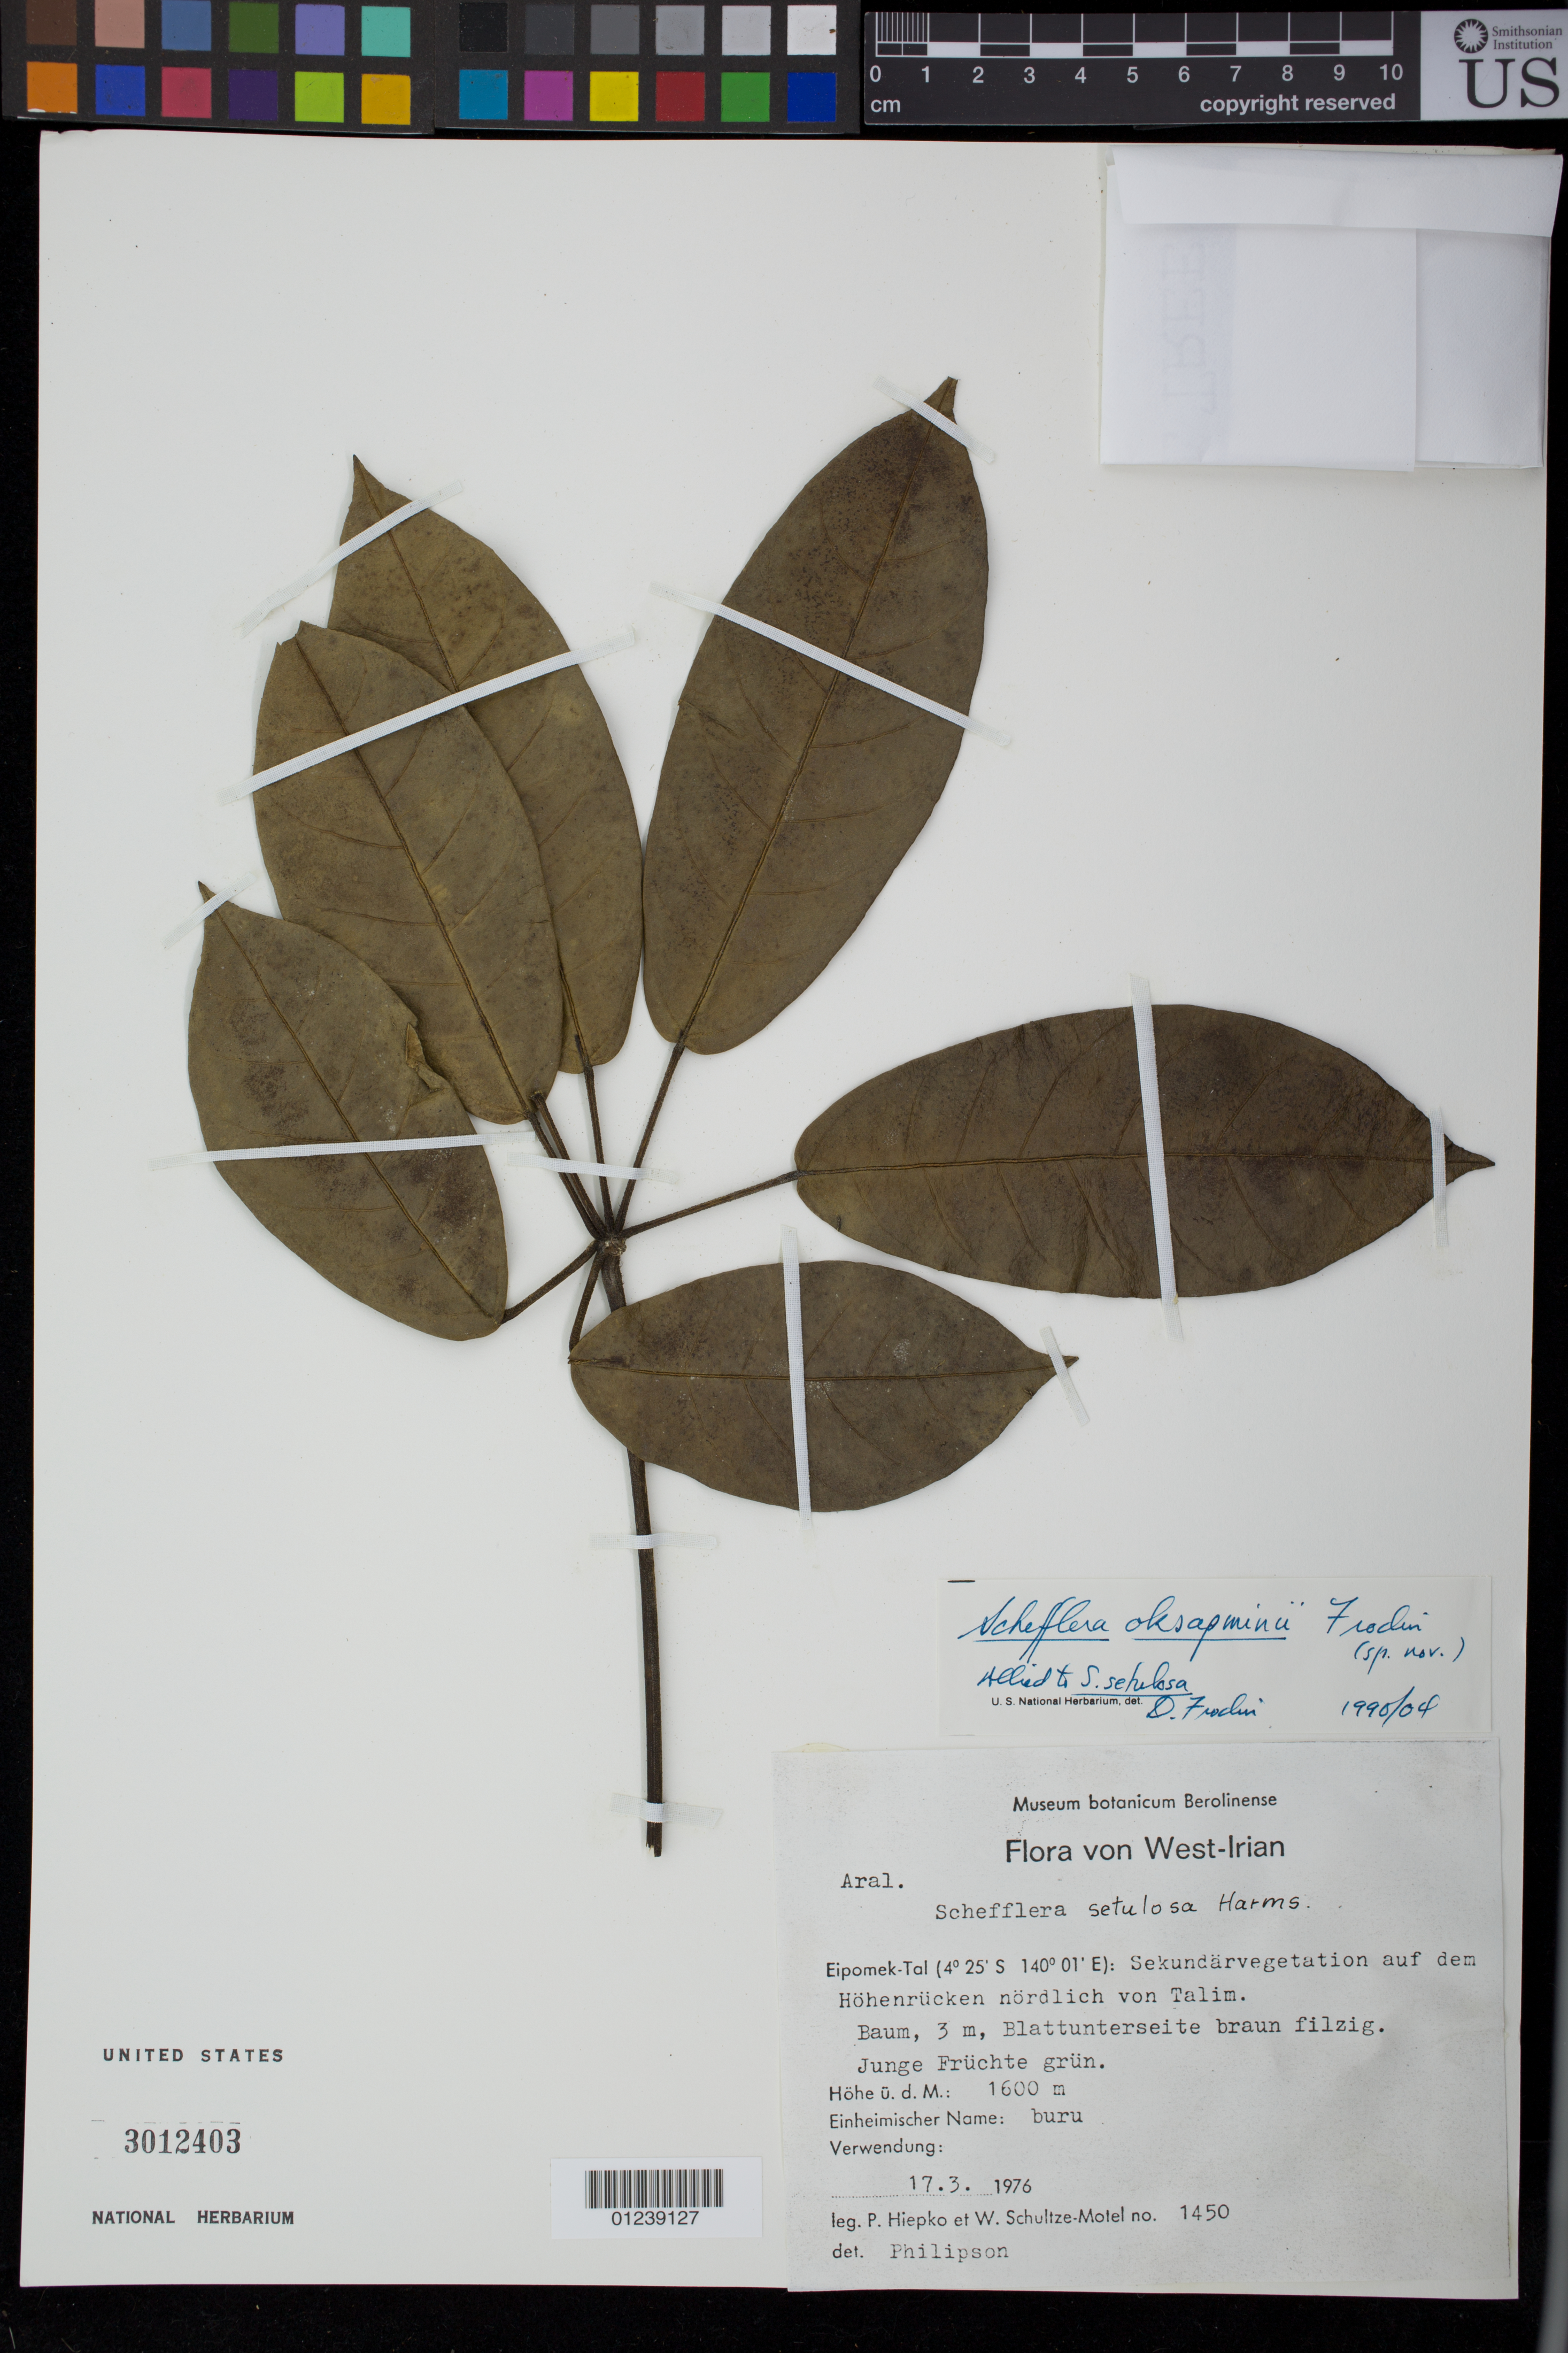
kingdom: Plantae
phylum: Tracheophyta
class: Magnoliopsida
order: Apiales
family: Araliaceae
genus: Heptapleurum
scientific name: Heptapleurum setulosum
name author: (Harms) G. M. Plunkett & Lowry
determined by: Wagner, W. L., (BOT), Smithsonian Institution - National Museum of Natural History (UNITED STATES)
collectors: P. H. Hiepko & W. Schultze-Motel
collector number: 1450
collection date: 1976-03-17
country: Indonesia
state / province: Papua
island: New Guinea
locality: West-Irian. Eipomek-Tal: Hohenrucken nordlich von Talim.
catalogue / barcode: US 3012403